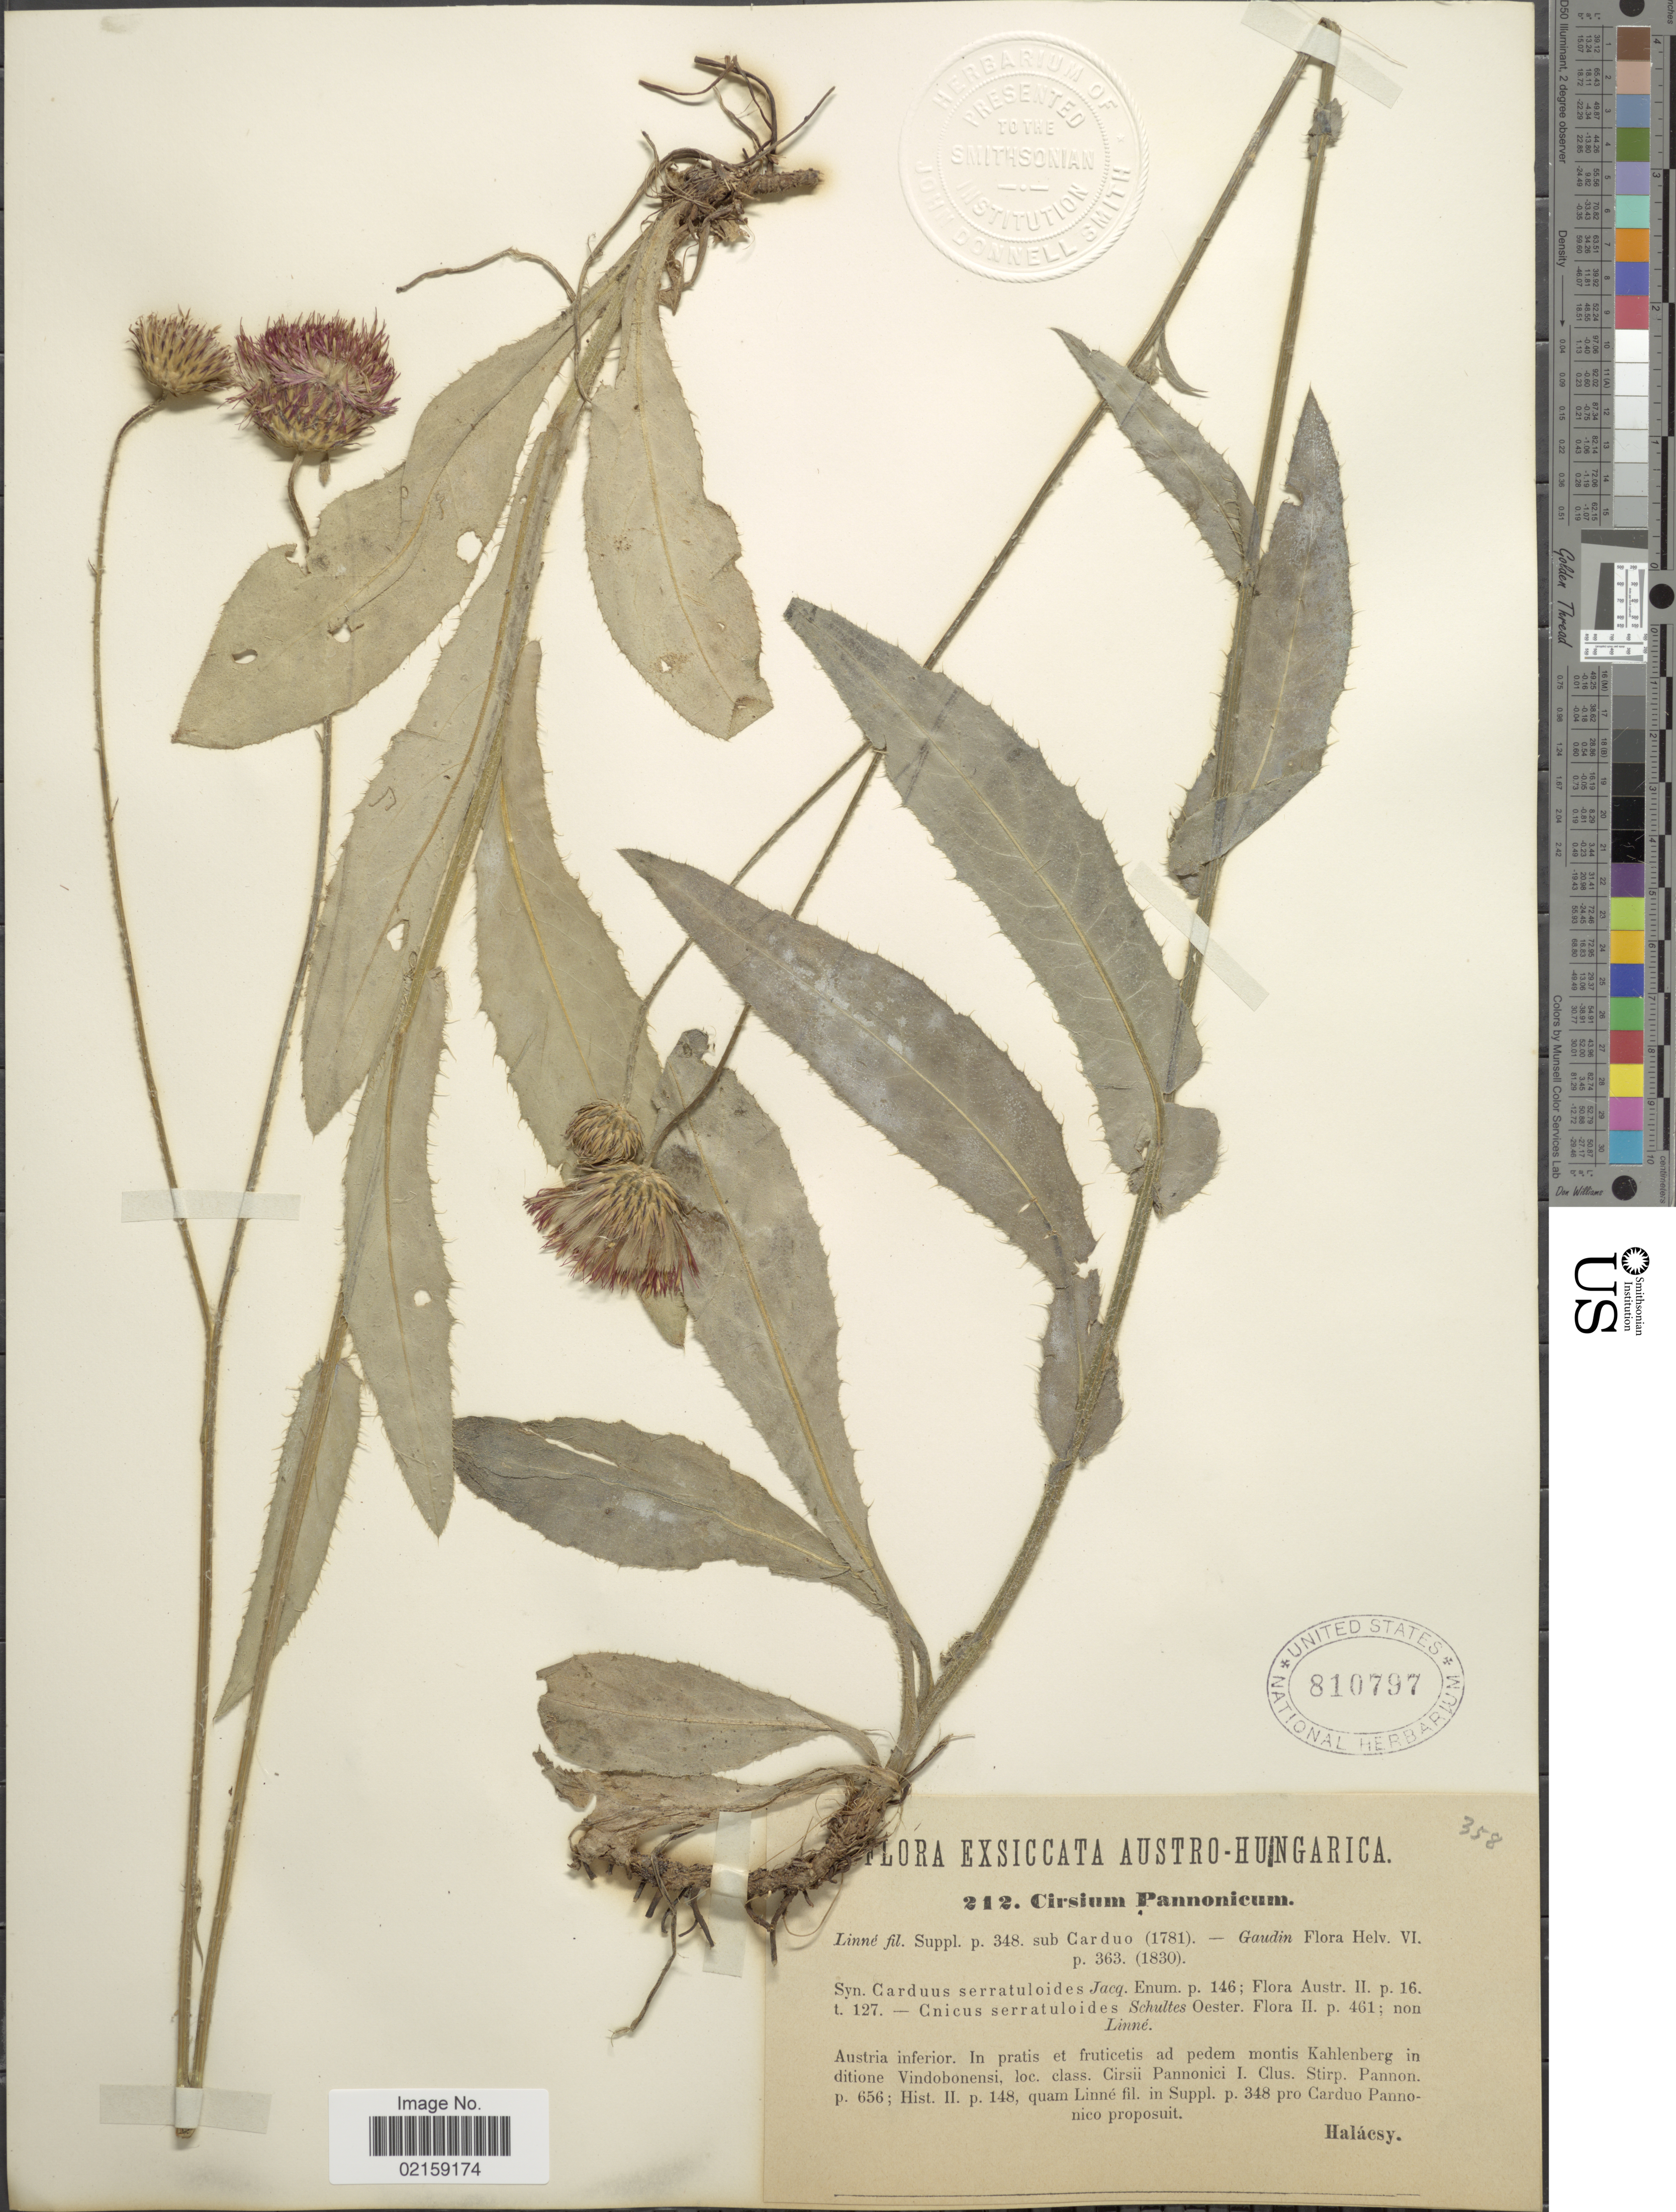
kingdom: Plantae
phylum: Tracheophyta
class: Magnoliopsida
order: Asterales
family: Asteraceae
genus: Cirsium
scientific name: Cirsium pannonicum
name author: (L. f.) Link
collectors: -- Halacsy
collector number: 212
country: Austria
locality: Austria inferior. In pratis et fruticetis ad pedem montis Kahlenberg in ditione Vindobonensi, loc. class. Cirsii Pannonici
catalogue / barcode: US 810797